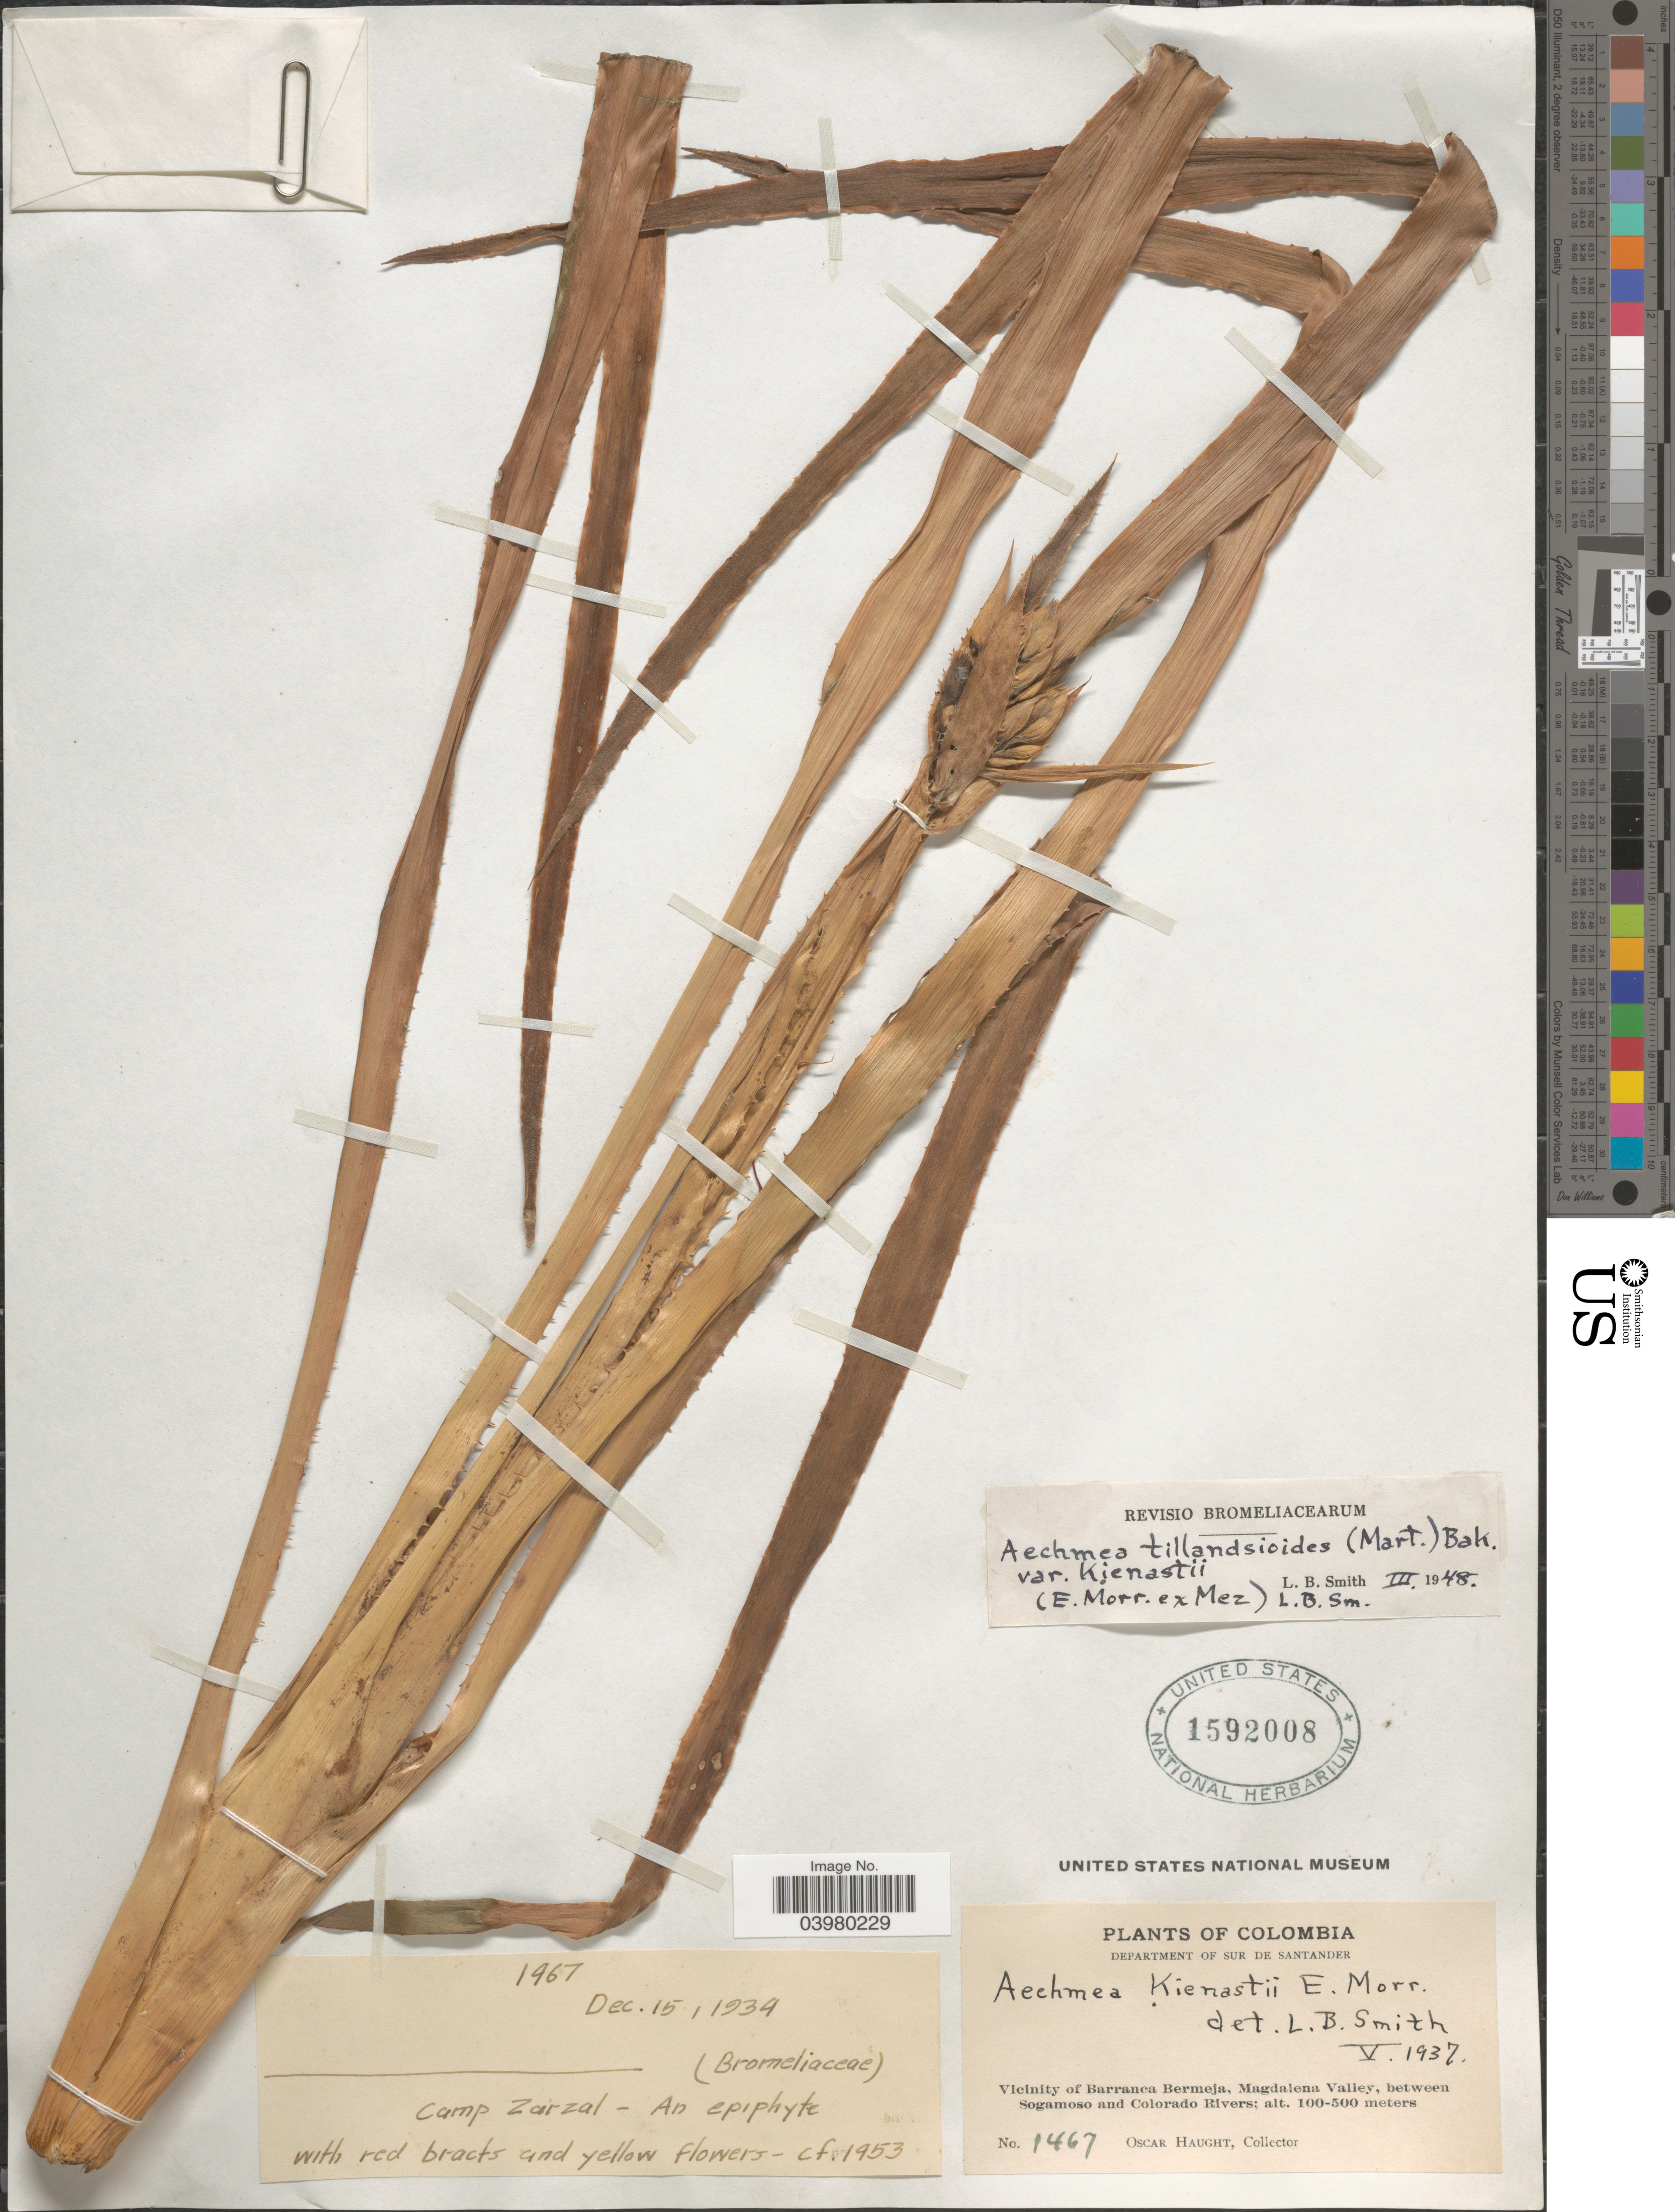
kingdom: Plantae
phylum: Tracheophyta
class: Liliopsida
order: Poales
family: Bromeliaceae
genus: Aechmea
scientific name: Aechmea tillandsioides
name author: (Mart. ex Schult. & Schult. f.) Baker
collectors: O. L. Haught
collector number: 1467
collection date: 1934-12-15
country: Colombia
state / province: Santander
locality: Department of Sur de Santander. Vicinity of Barranca Bermeja, Magdalena Valley, between Sogamoso and Colorado Rivers. Camp Zarzal.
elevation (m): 100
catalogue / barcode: US 1592008